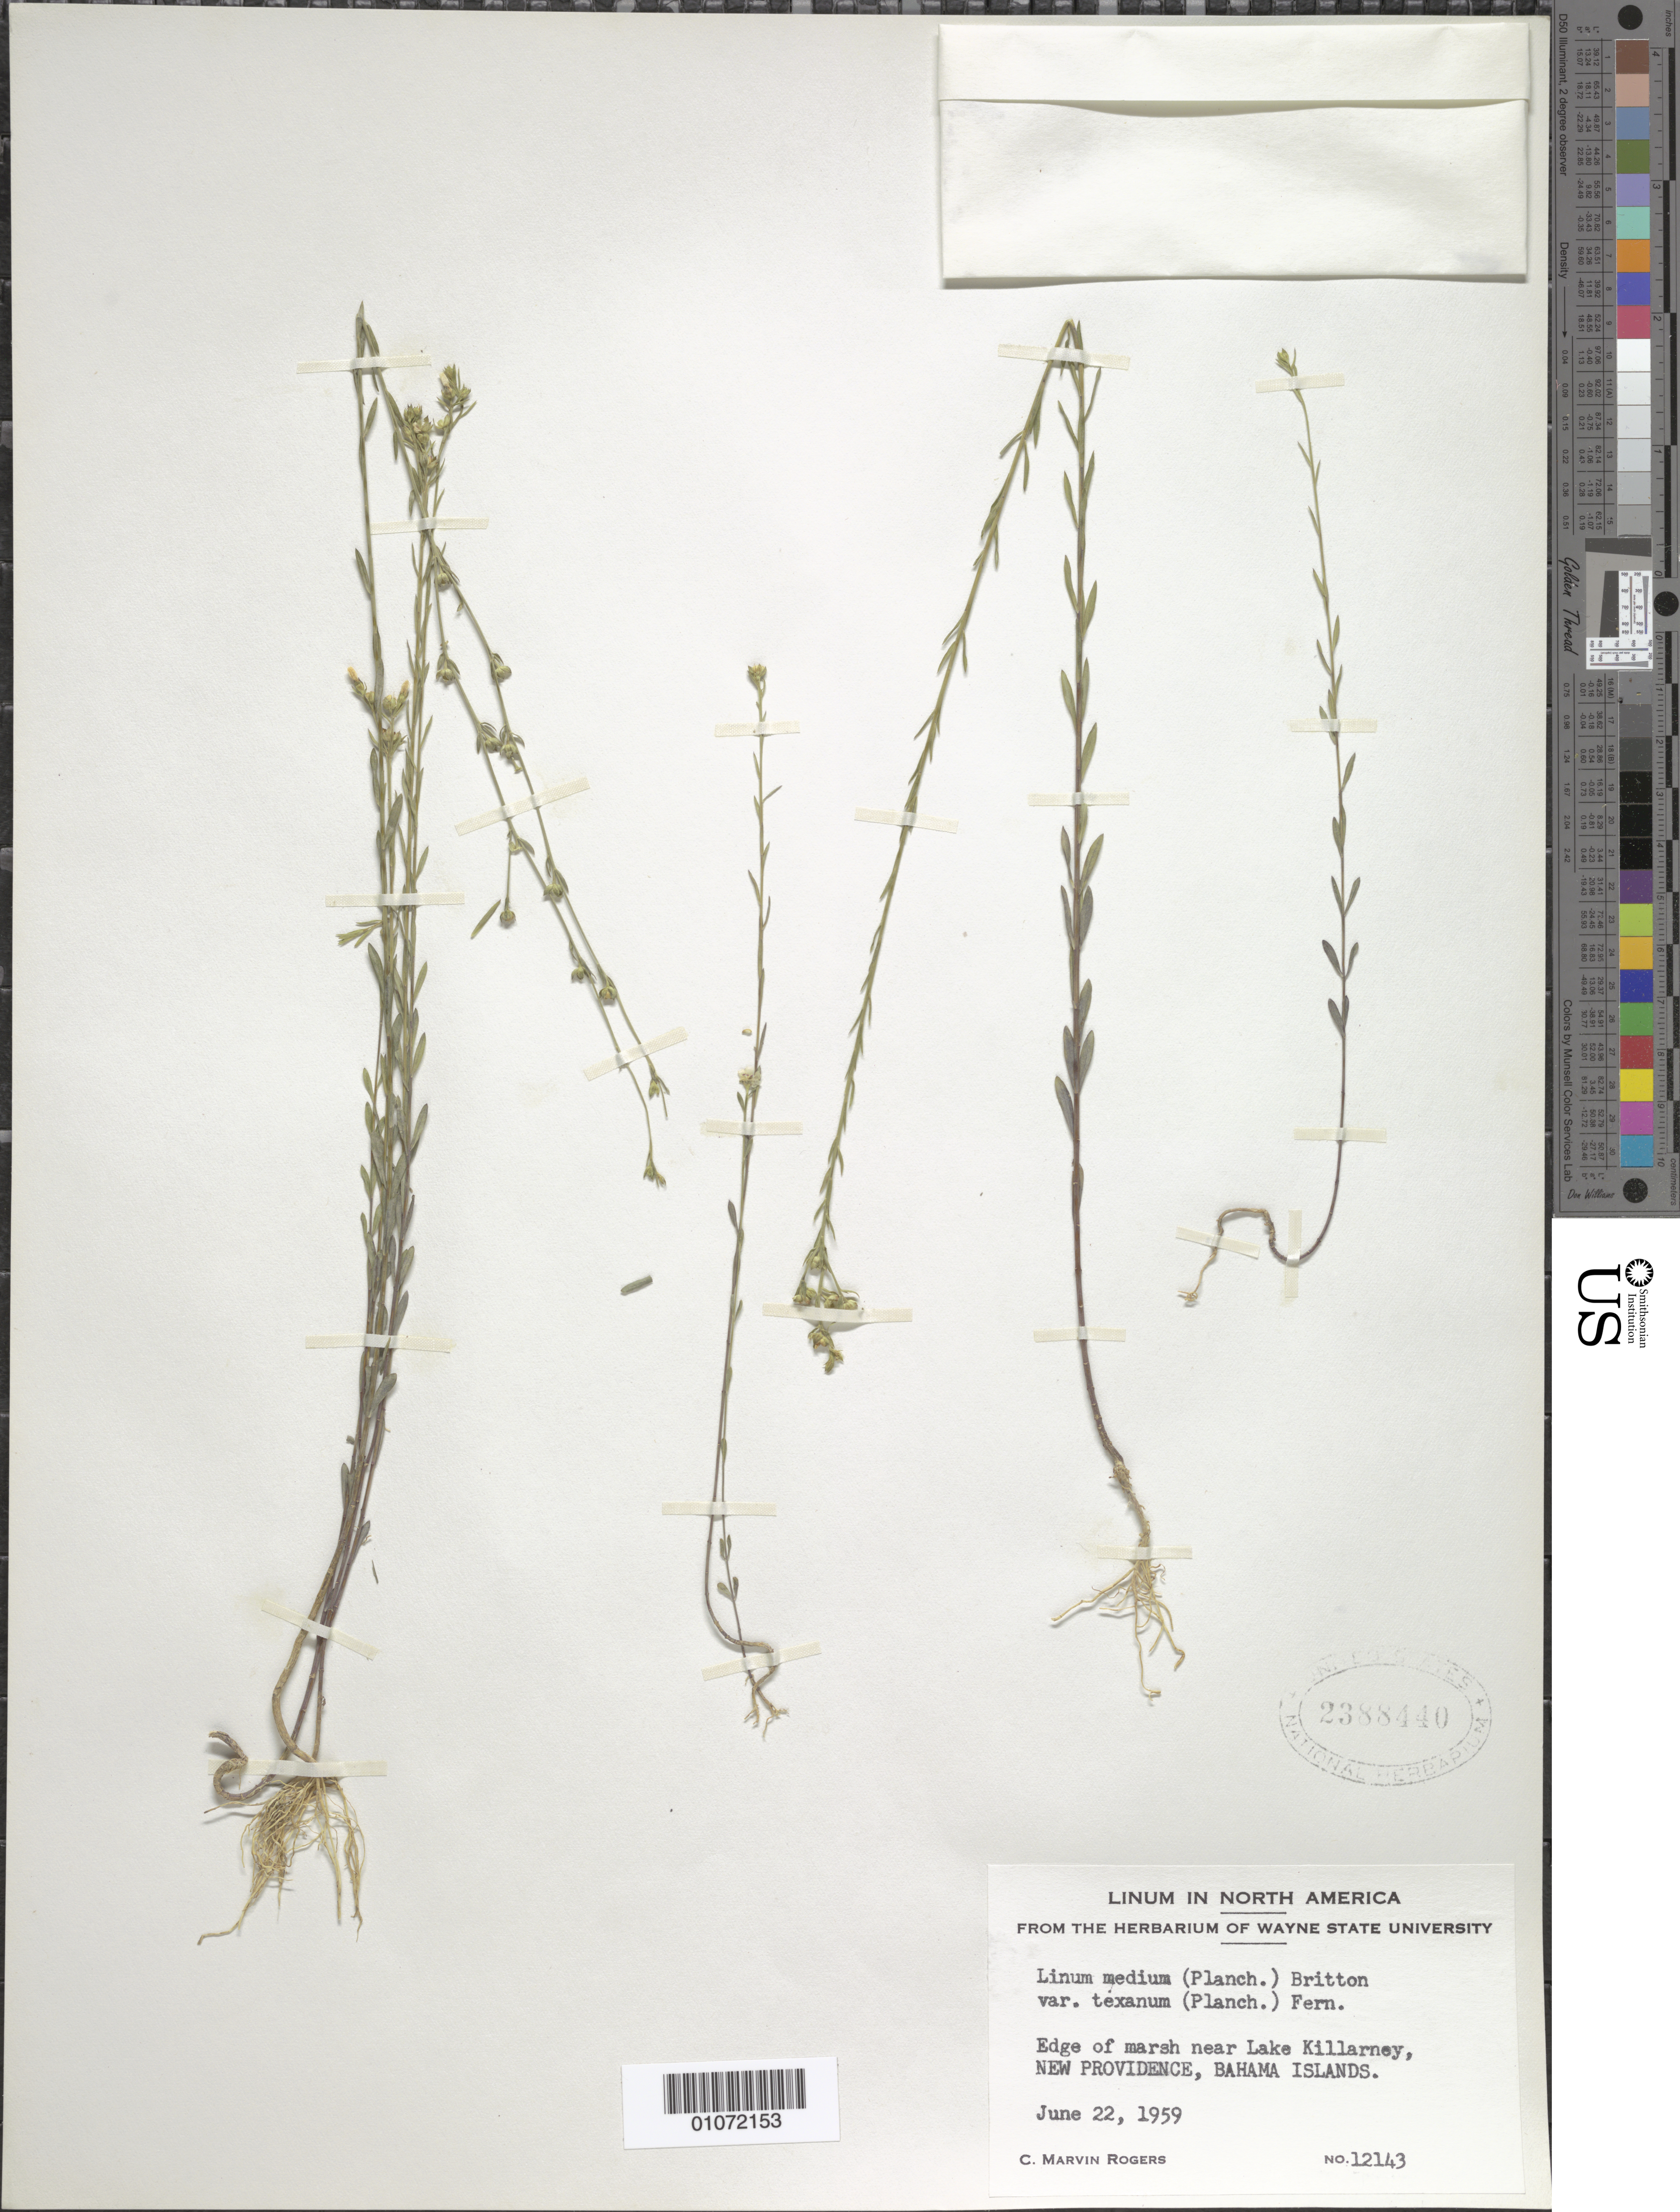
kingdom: Plantae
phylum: Tracheophyta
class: Magnoliopsida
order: Malpighiales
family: Linaceae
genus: Linum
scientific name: Linum medium var. texanum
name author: (Planch.) Fernald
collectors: C. M. Rogers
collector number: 12143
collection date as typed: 22 Jun 1959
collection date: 1959-06-22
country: Bahamas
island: New Providence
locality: Edge of marsh near Lake Killarney, NEW PROVIDENCE, BAHAMA ISLANDS.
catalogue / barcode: US 2388440